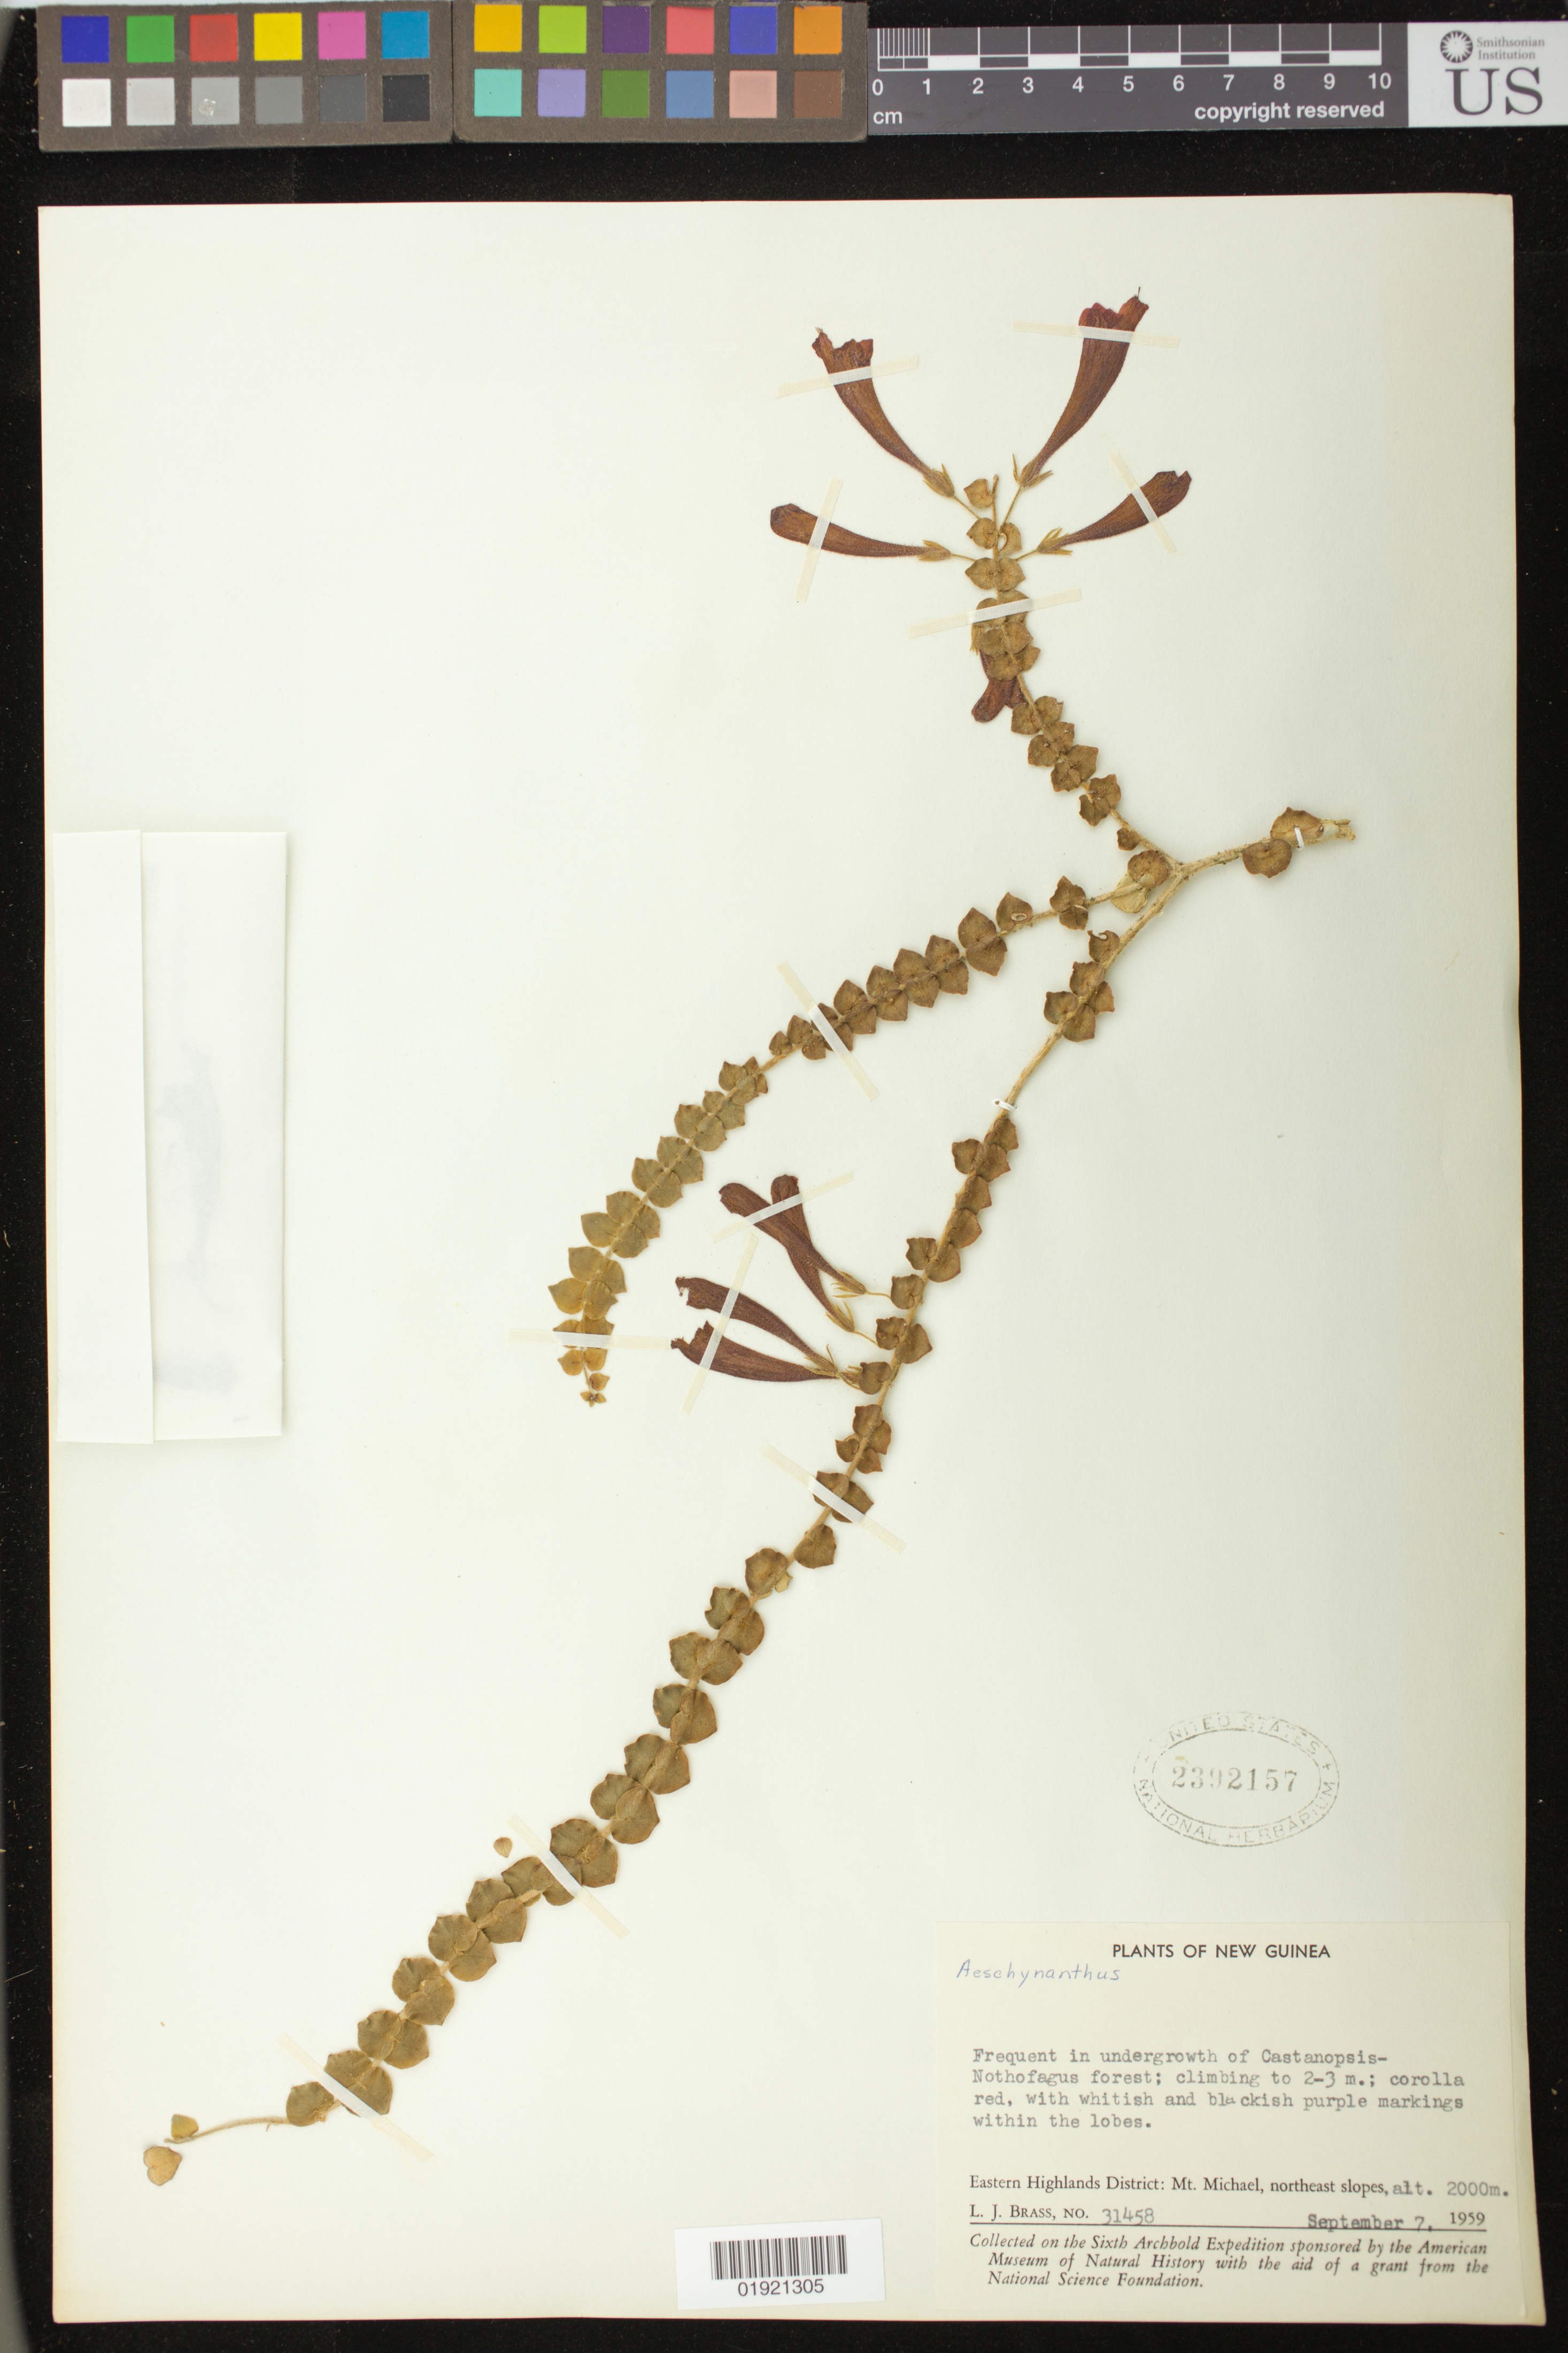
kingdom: Plantae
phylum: Tracheophyta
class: Magnoliopsida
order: Lamiales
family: Gesneriaceae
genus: Aeschynanthus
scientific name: Aeschynanthus sp.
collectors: L. J. Brass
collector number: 31458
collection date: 1959-09-07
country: Papua New Guinea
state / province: Eastern Highlands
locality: Mt. Michael, northeast slopes.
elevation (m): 2000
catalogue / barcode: US 2392157